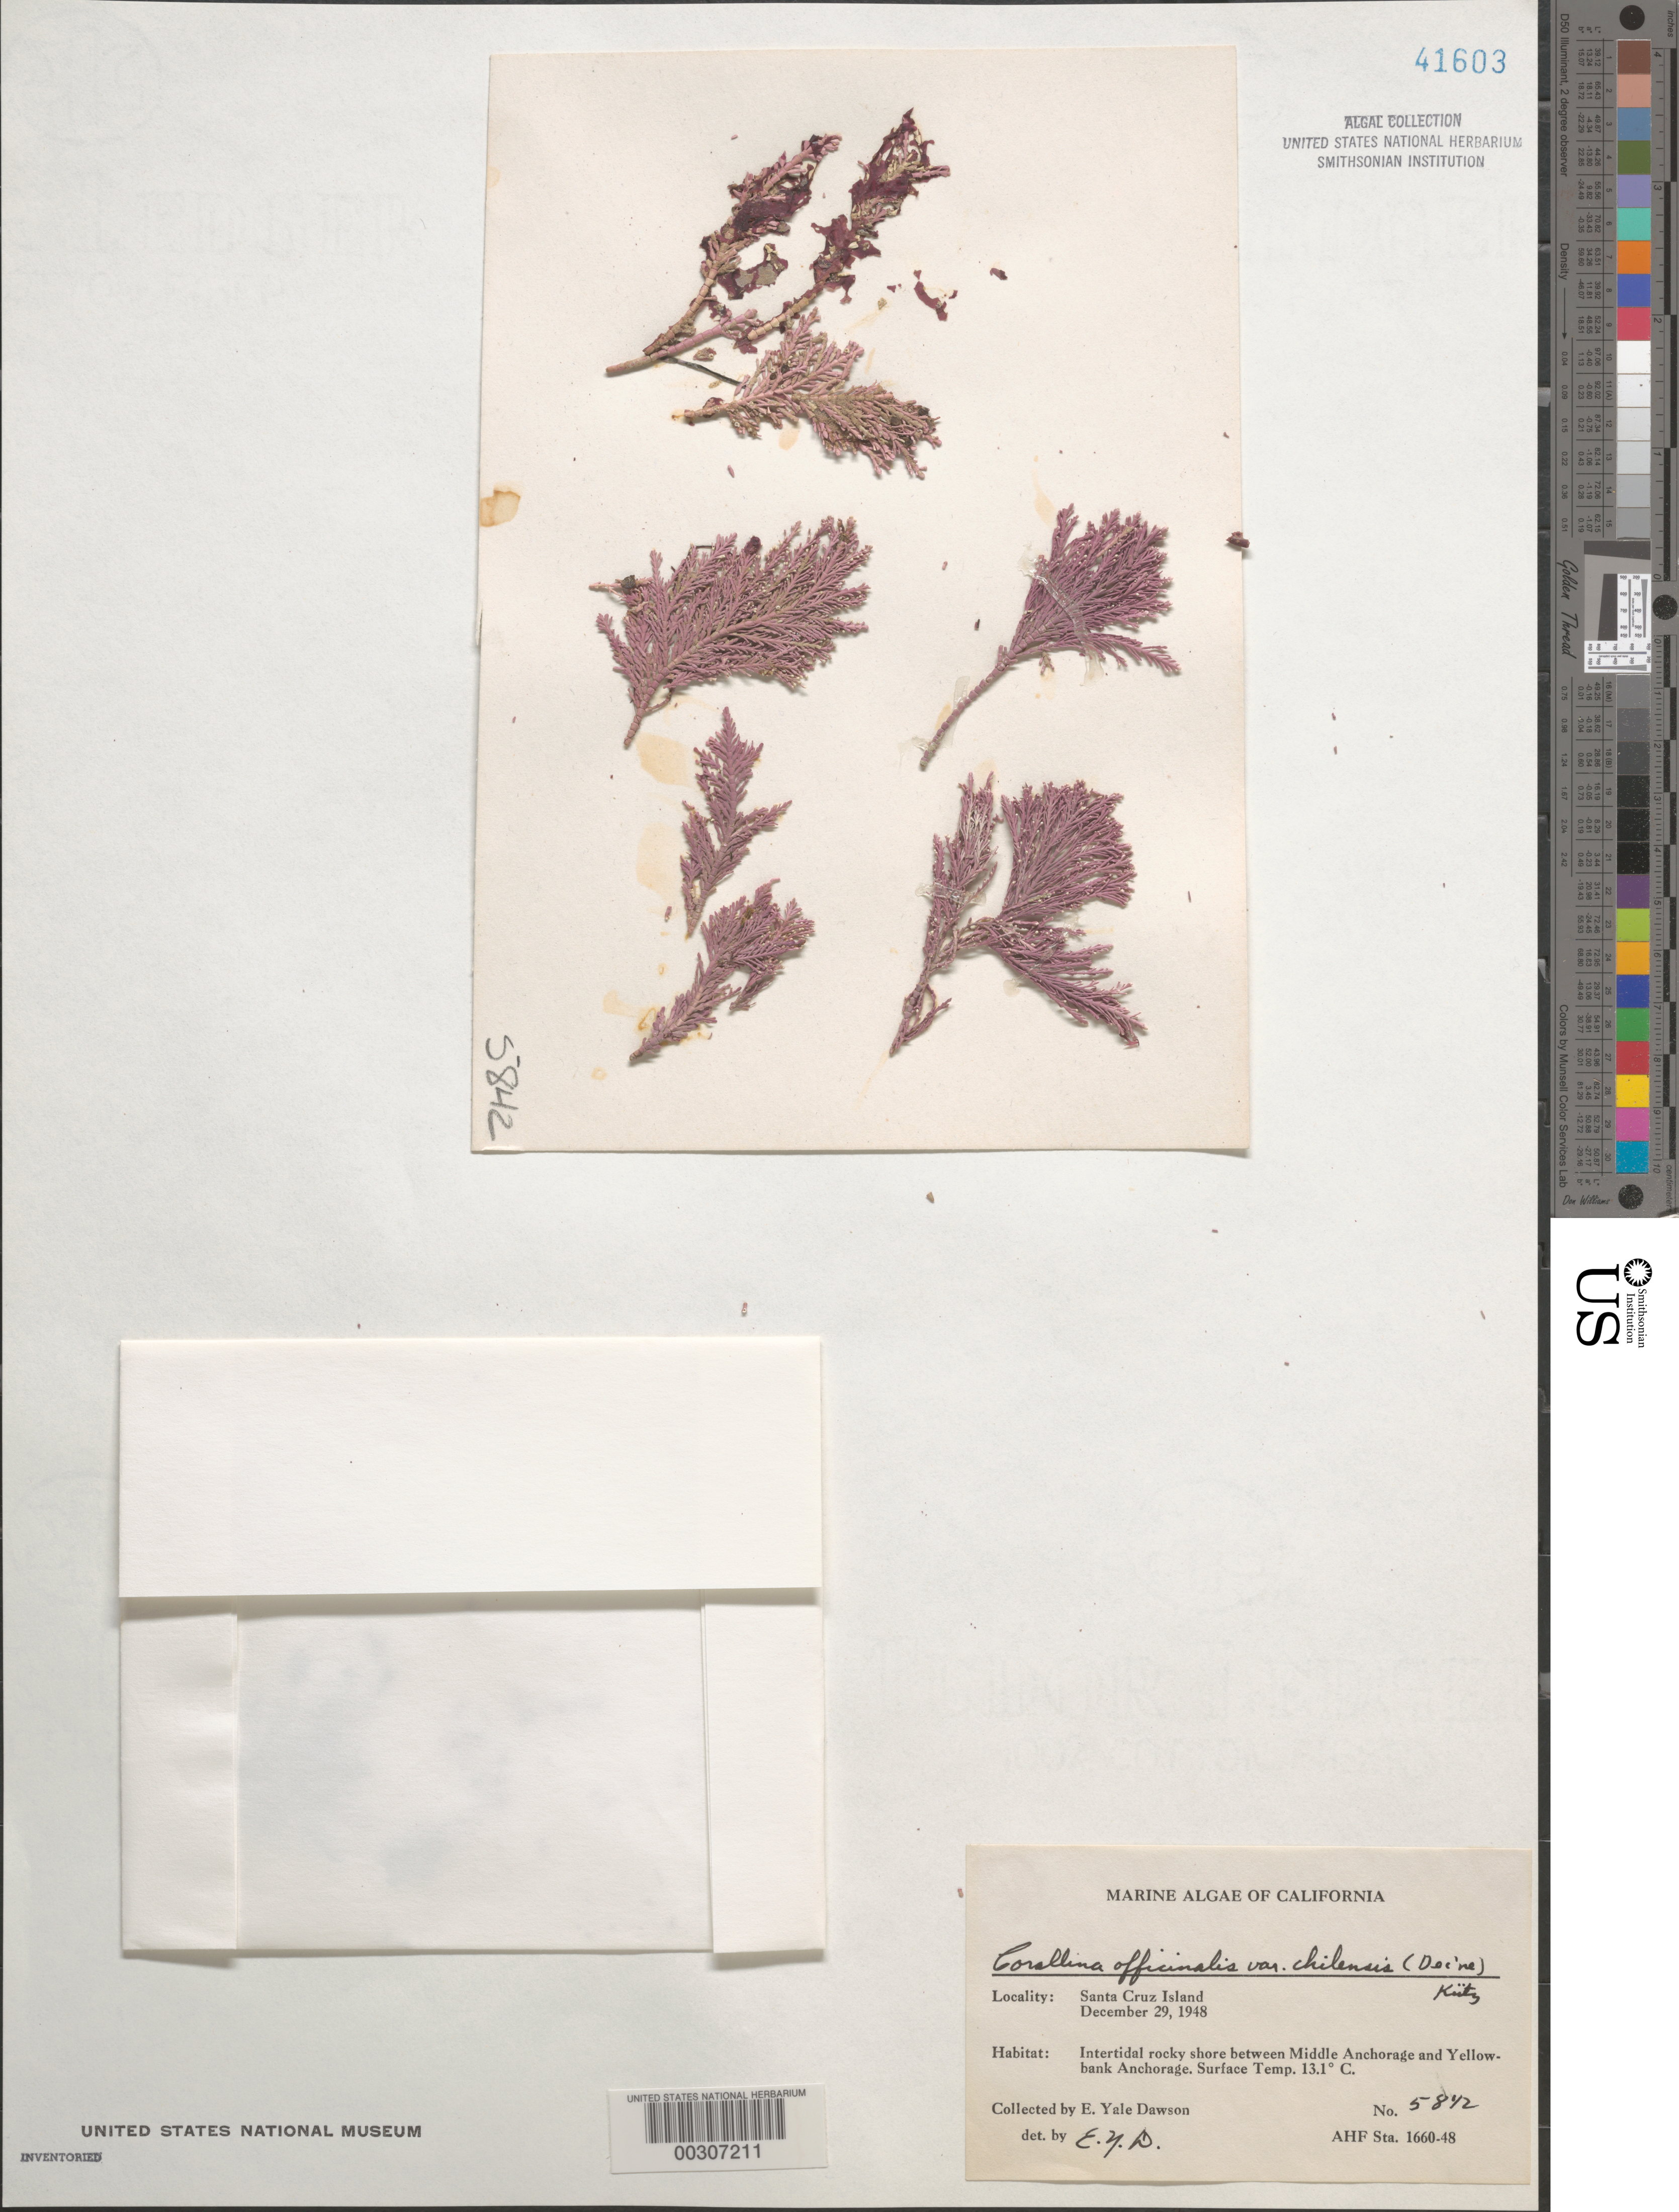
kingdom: Plantae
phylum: Rhodophyta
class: Florideophyceae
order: Corallinales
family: Corallinaceae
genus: Corallina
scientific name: Corallina officinalis var. chilensis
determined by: Dawson, E. Y.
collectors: E. Y. Dawson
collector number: EYD 5842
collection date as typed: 29 Dec 1948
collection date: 1948-12-29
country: United States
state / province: California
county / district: Santa Barbara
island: Santa Cruz Island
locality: Between Middle Anchorage and Yellowbank Anchorage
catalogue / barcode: US 41603